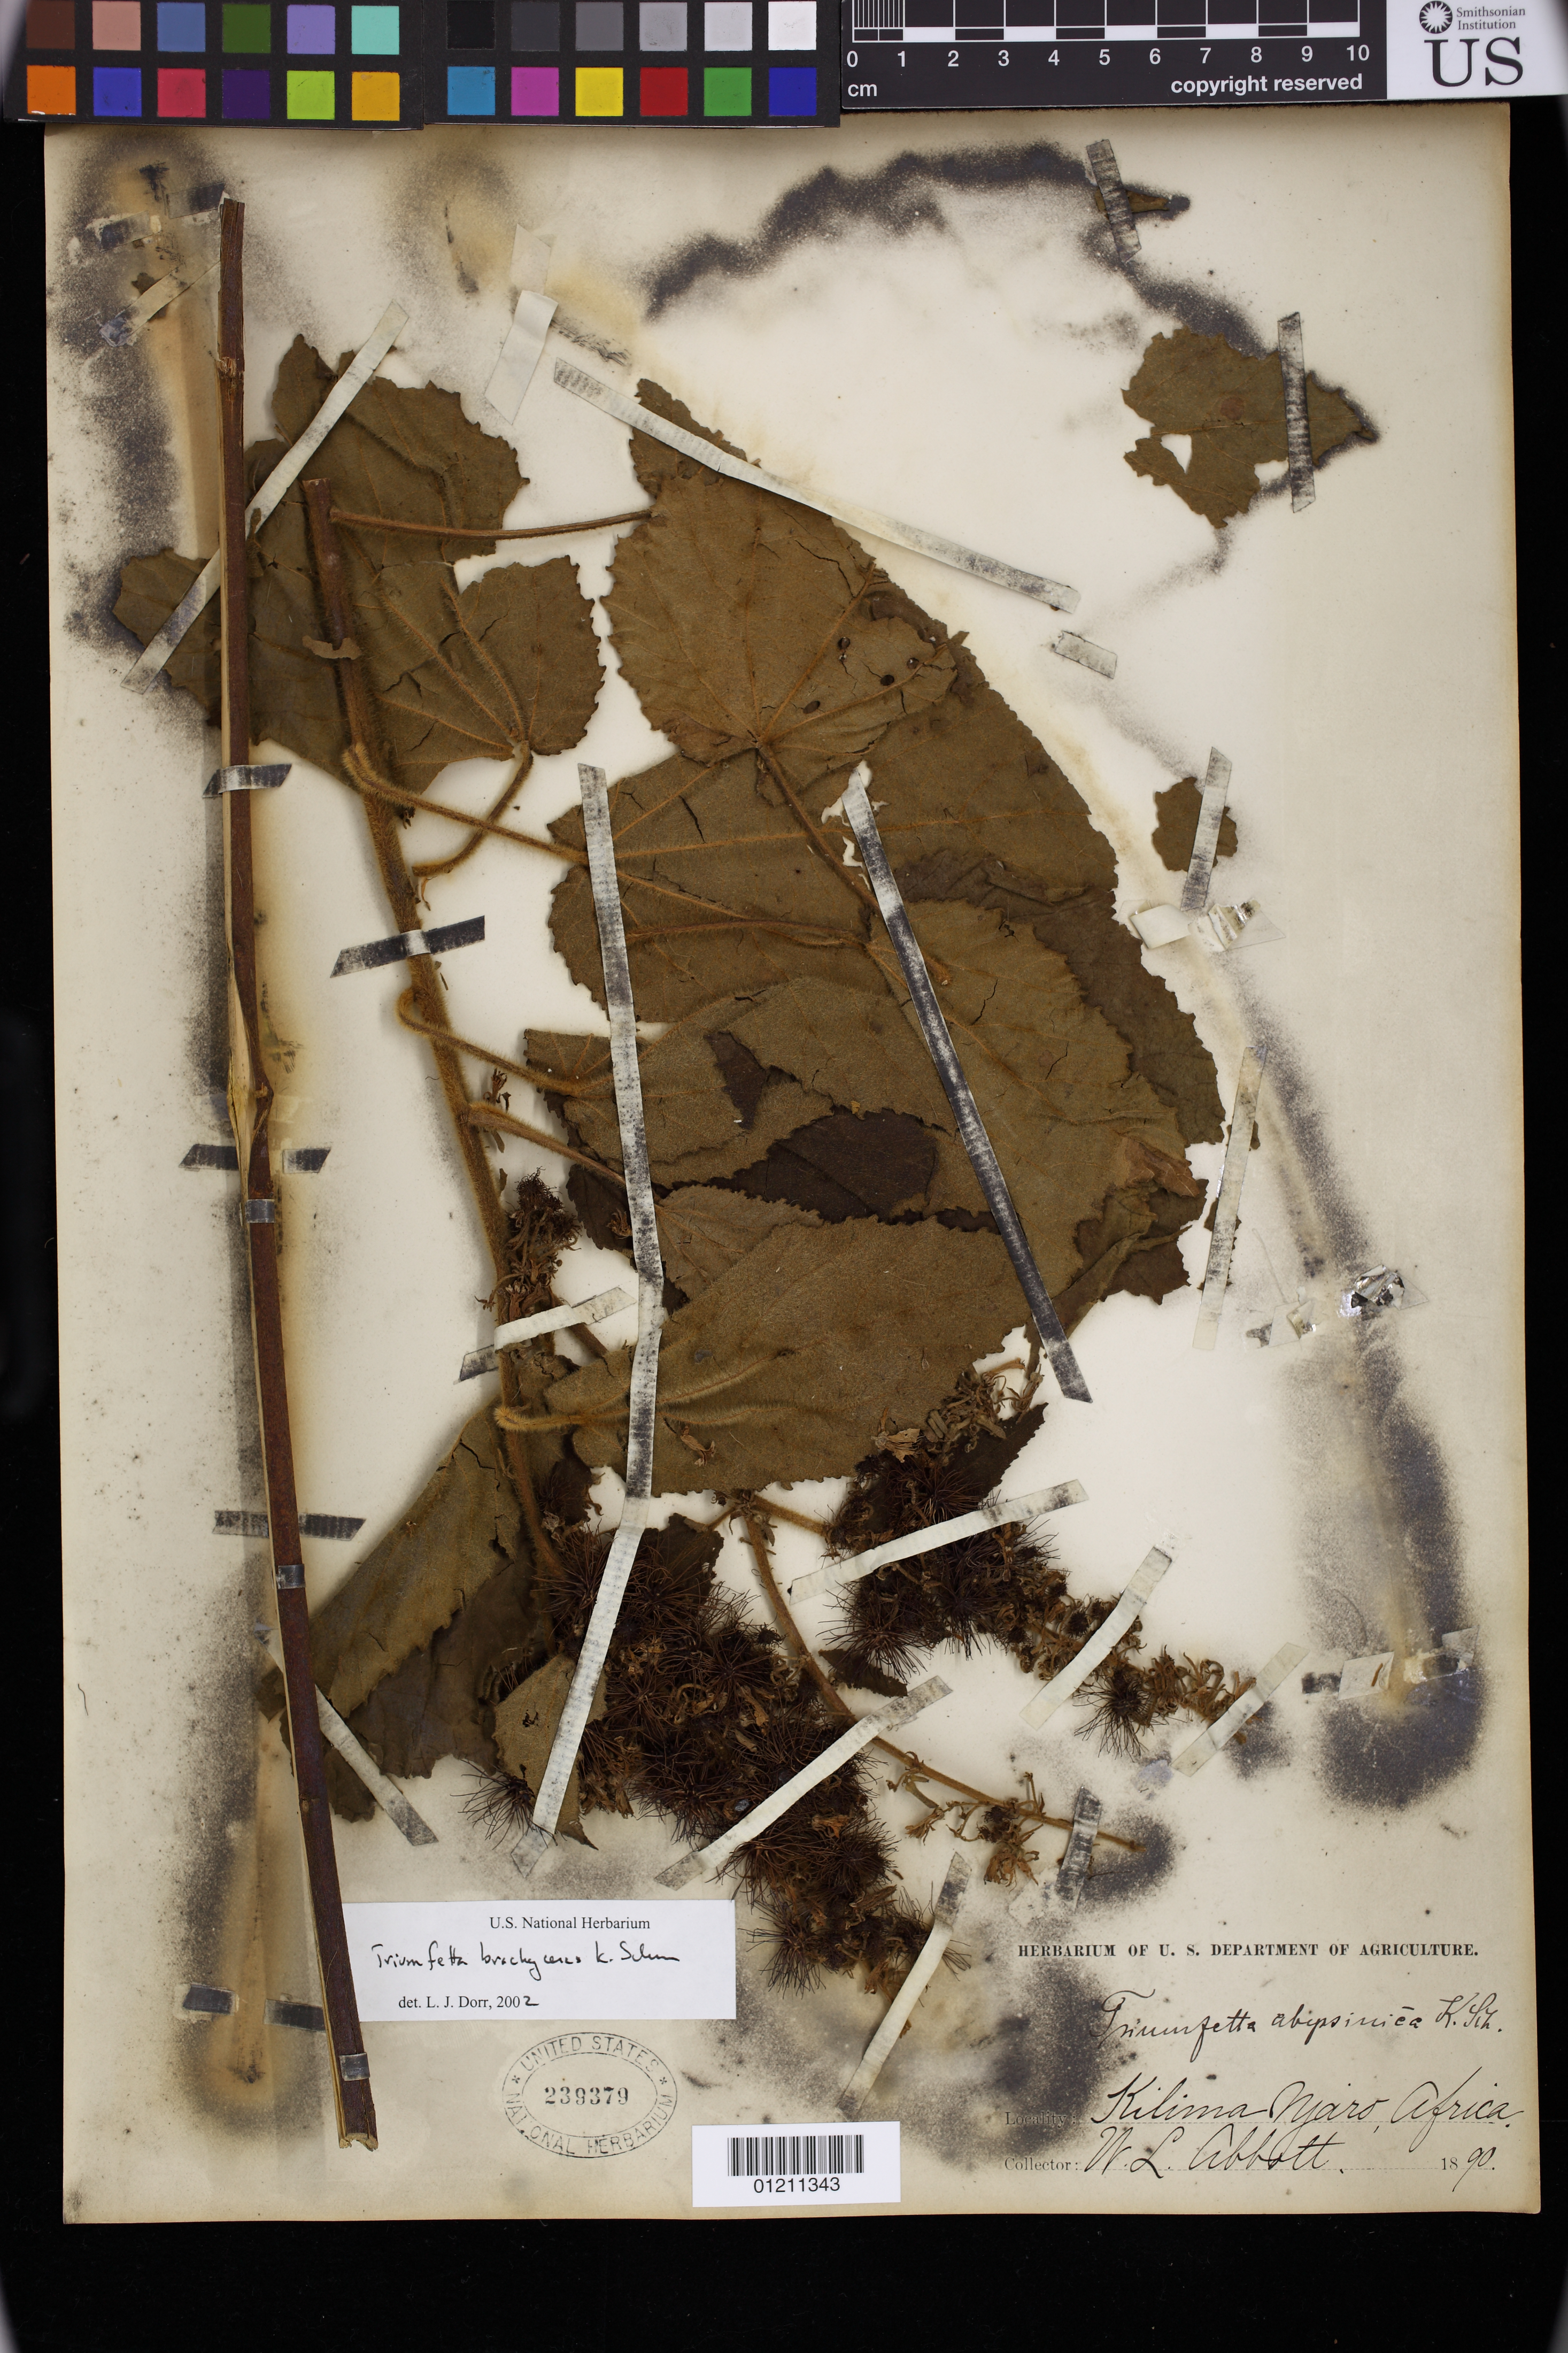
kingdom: Plantae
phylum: Tracheophyta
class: Magnoliopsida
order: Malvales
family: Malvaceae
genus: Triumfetta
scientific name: Triumfetta brachyceras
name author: K. Schum.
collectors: W. L. Abbott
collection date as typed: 1890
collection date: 1890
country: Tanzania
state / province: Kilimanjaro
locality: KilimaNjaro, Africa.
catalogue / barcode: US 239379